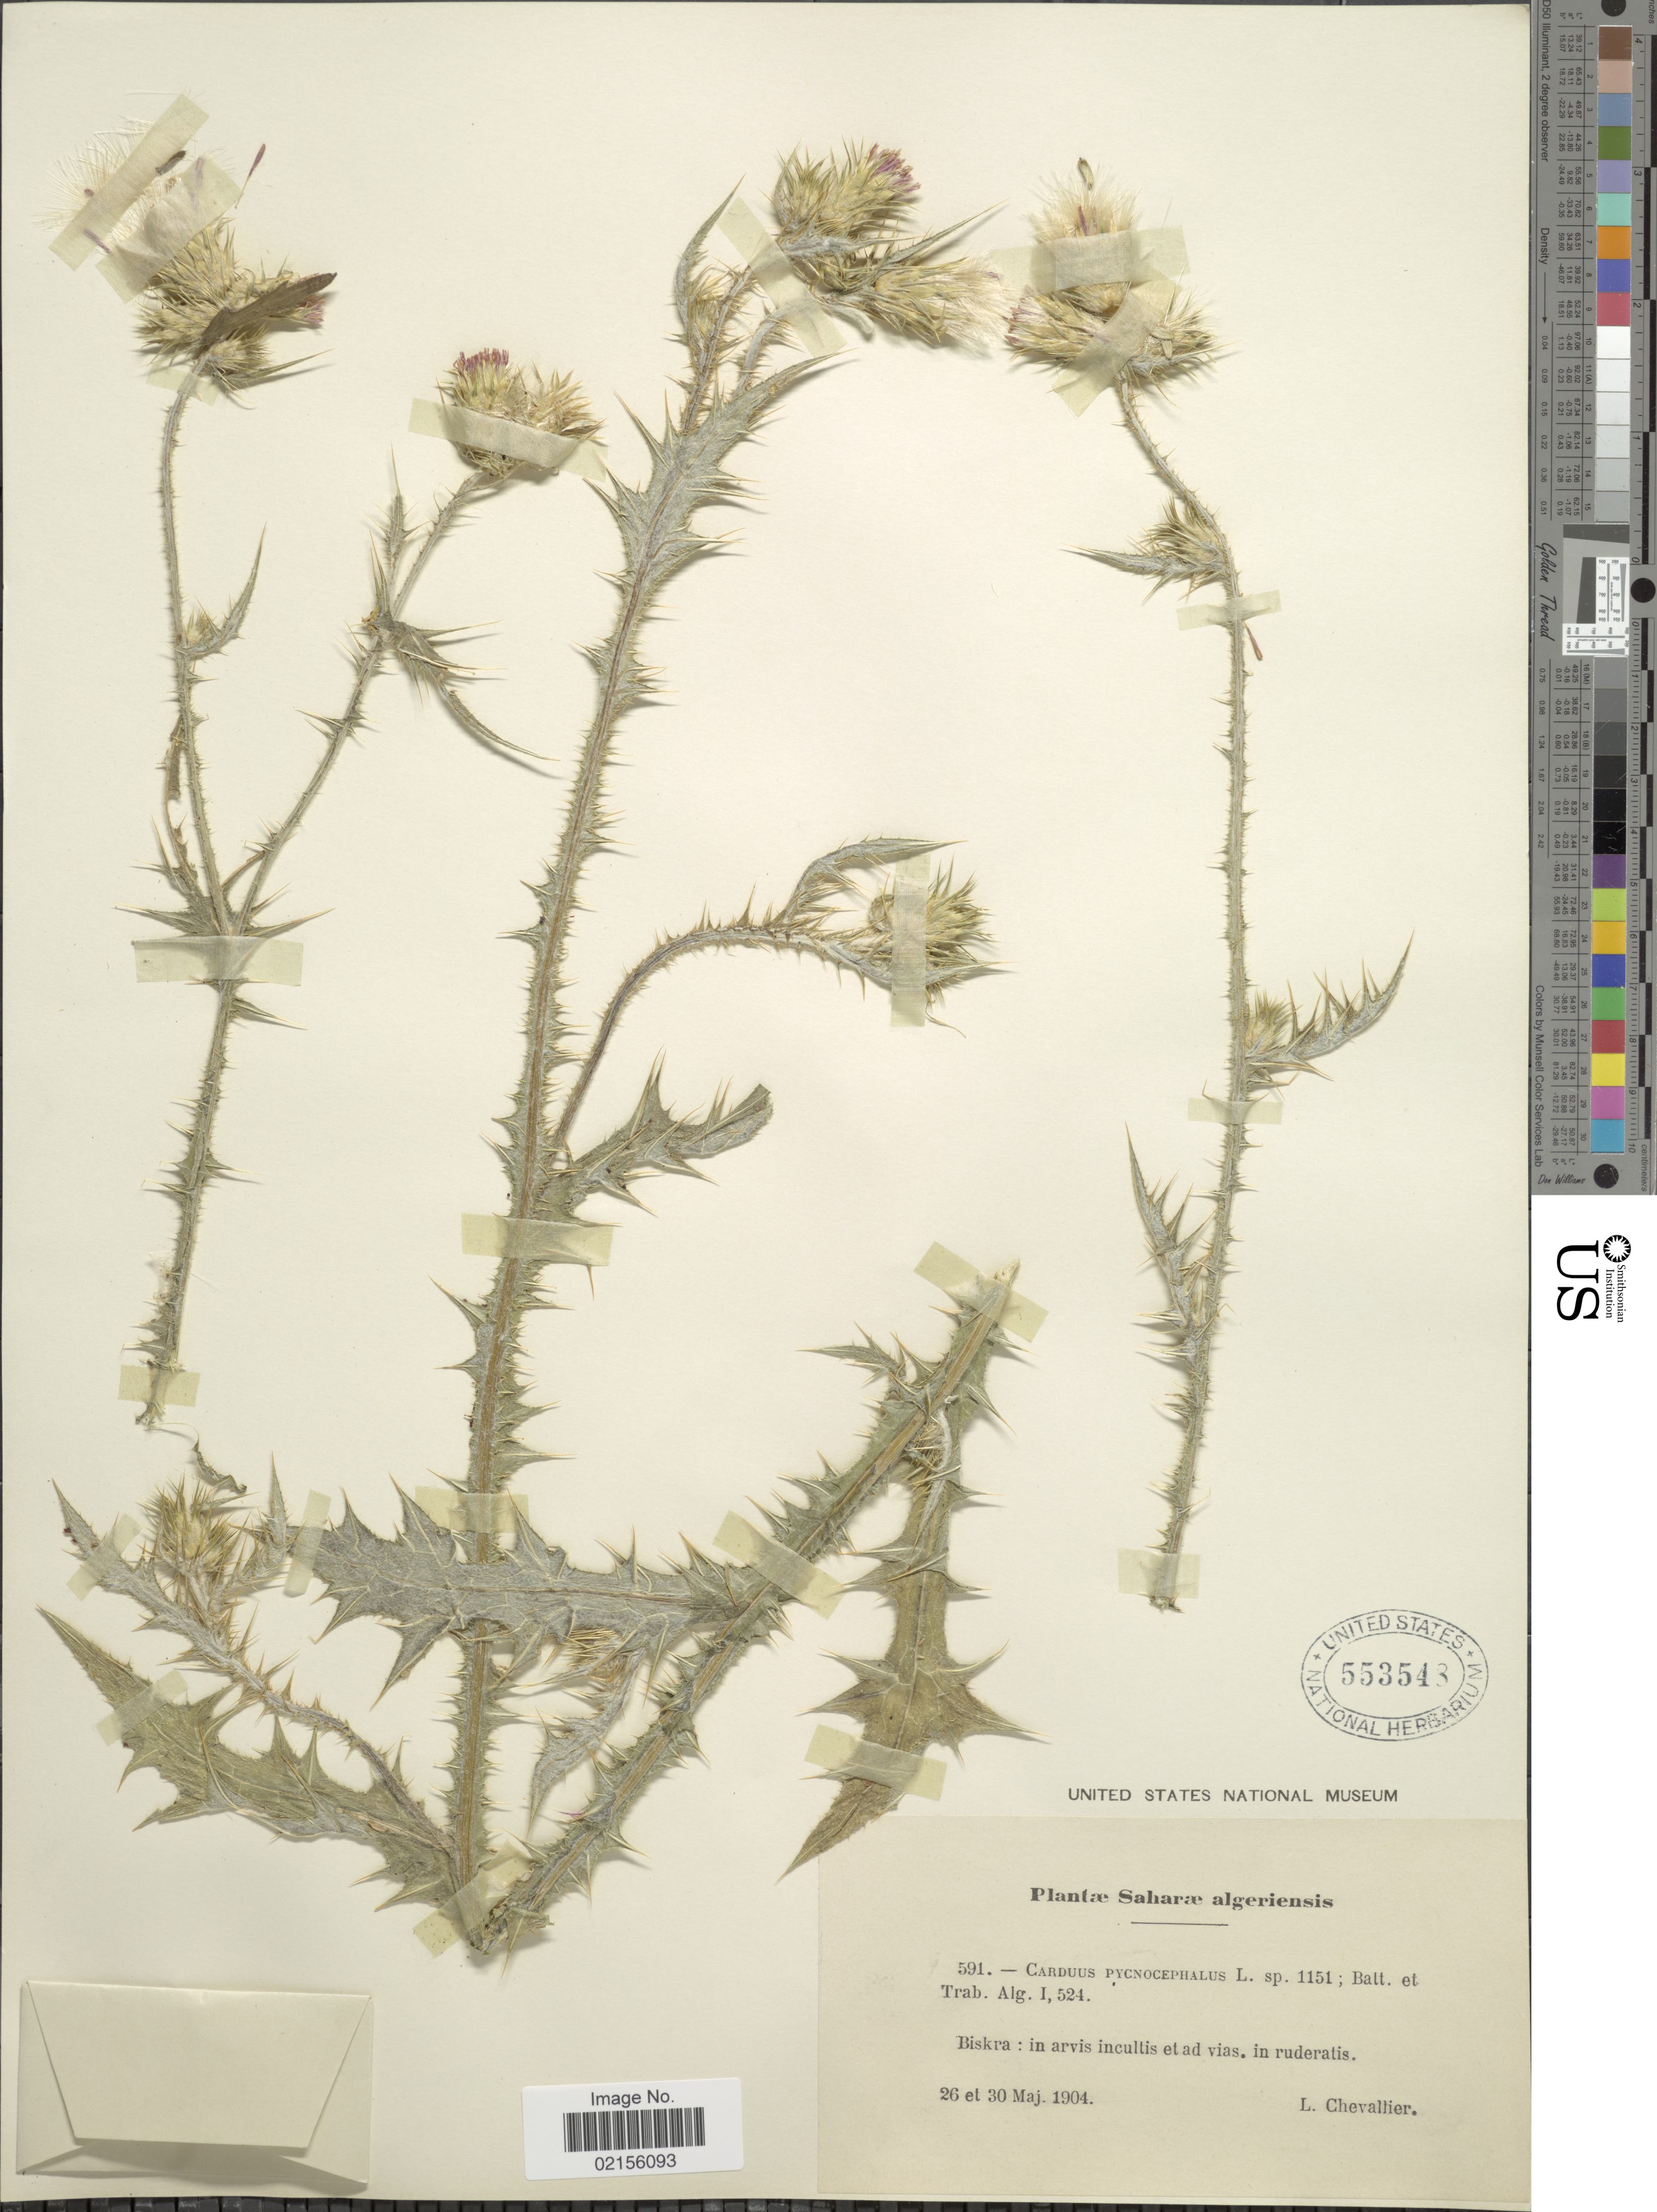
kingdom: Plantae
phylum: Tracheophyta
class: Magnoliopsida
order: Asterales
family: Asteraceae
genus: Carduus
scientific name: Carduus pycnocephalus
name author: L.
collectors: L. Chevalier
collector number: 591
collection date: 1904-05-26/1904-05-30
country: Algeria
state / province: Biskra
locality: In arvis incultis et ad vias, in ruderatis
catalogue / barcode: US 553548